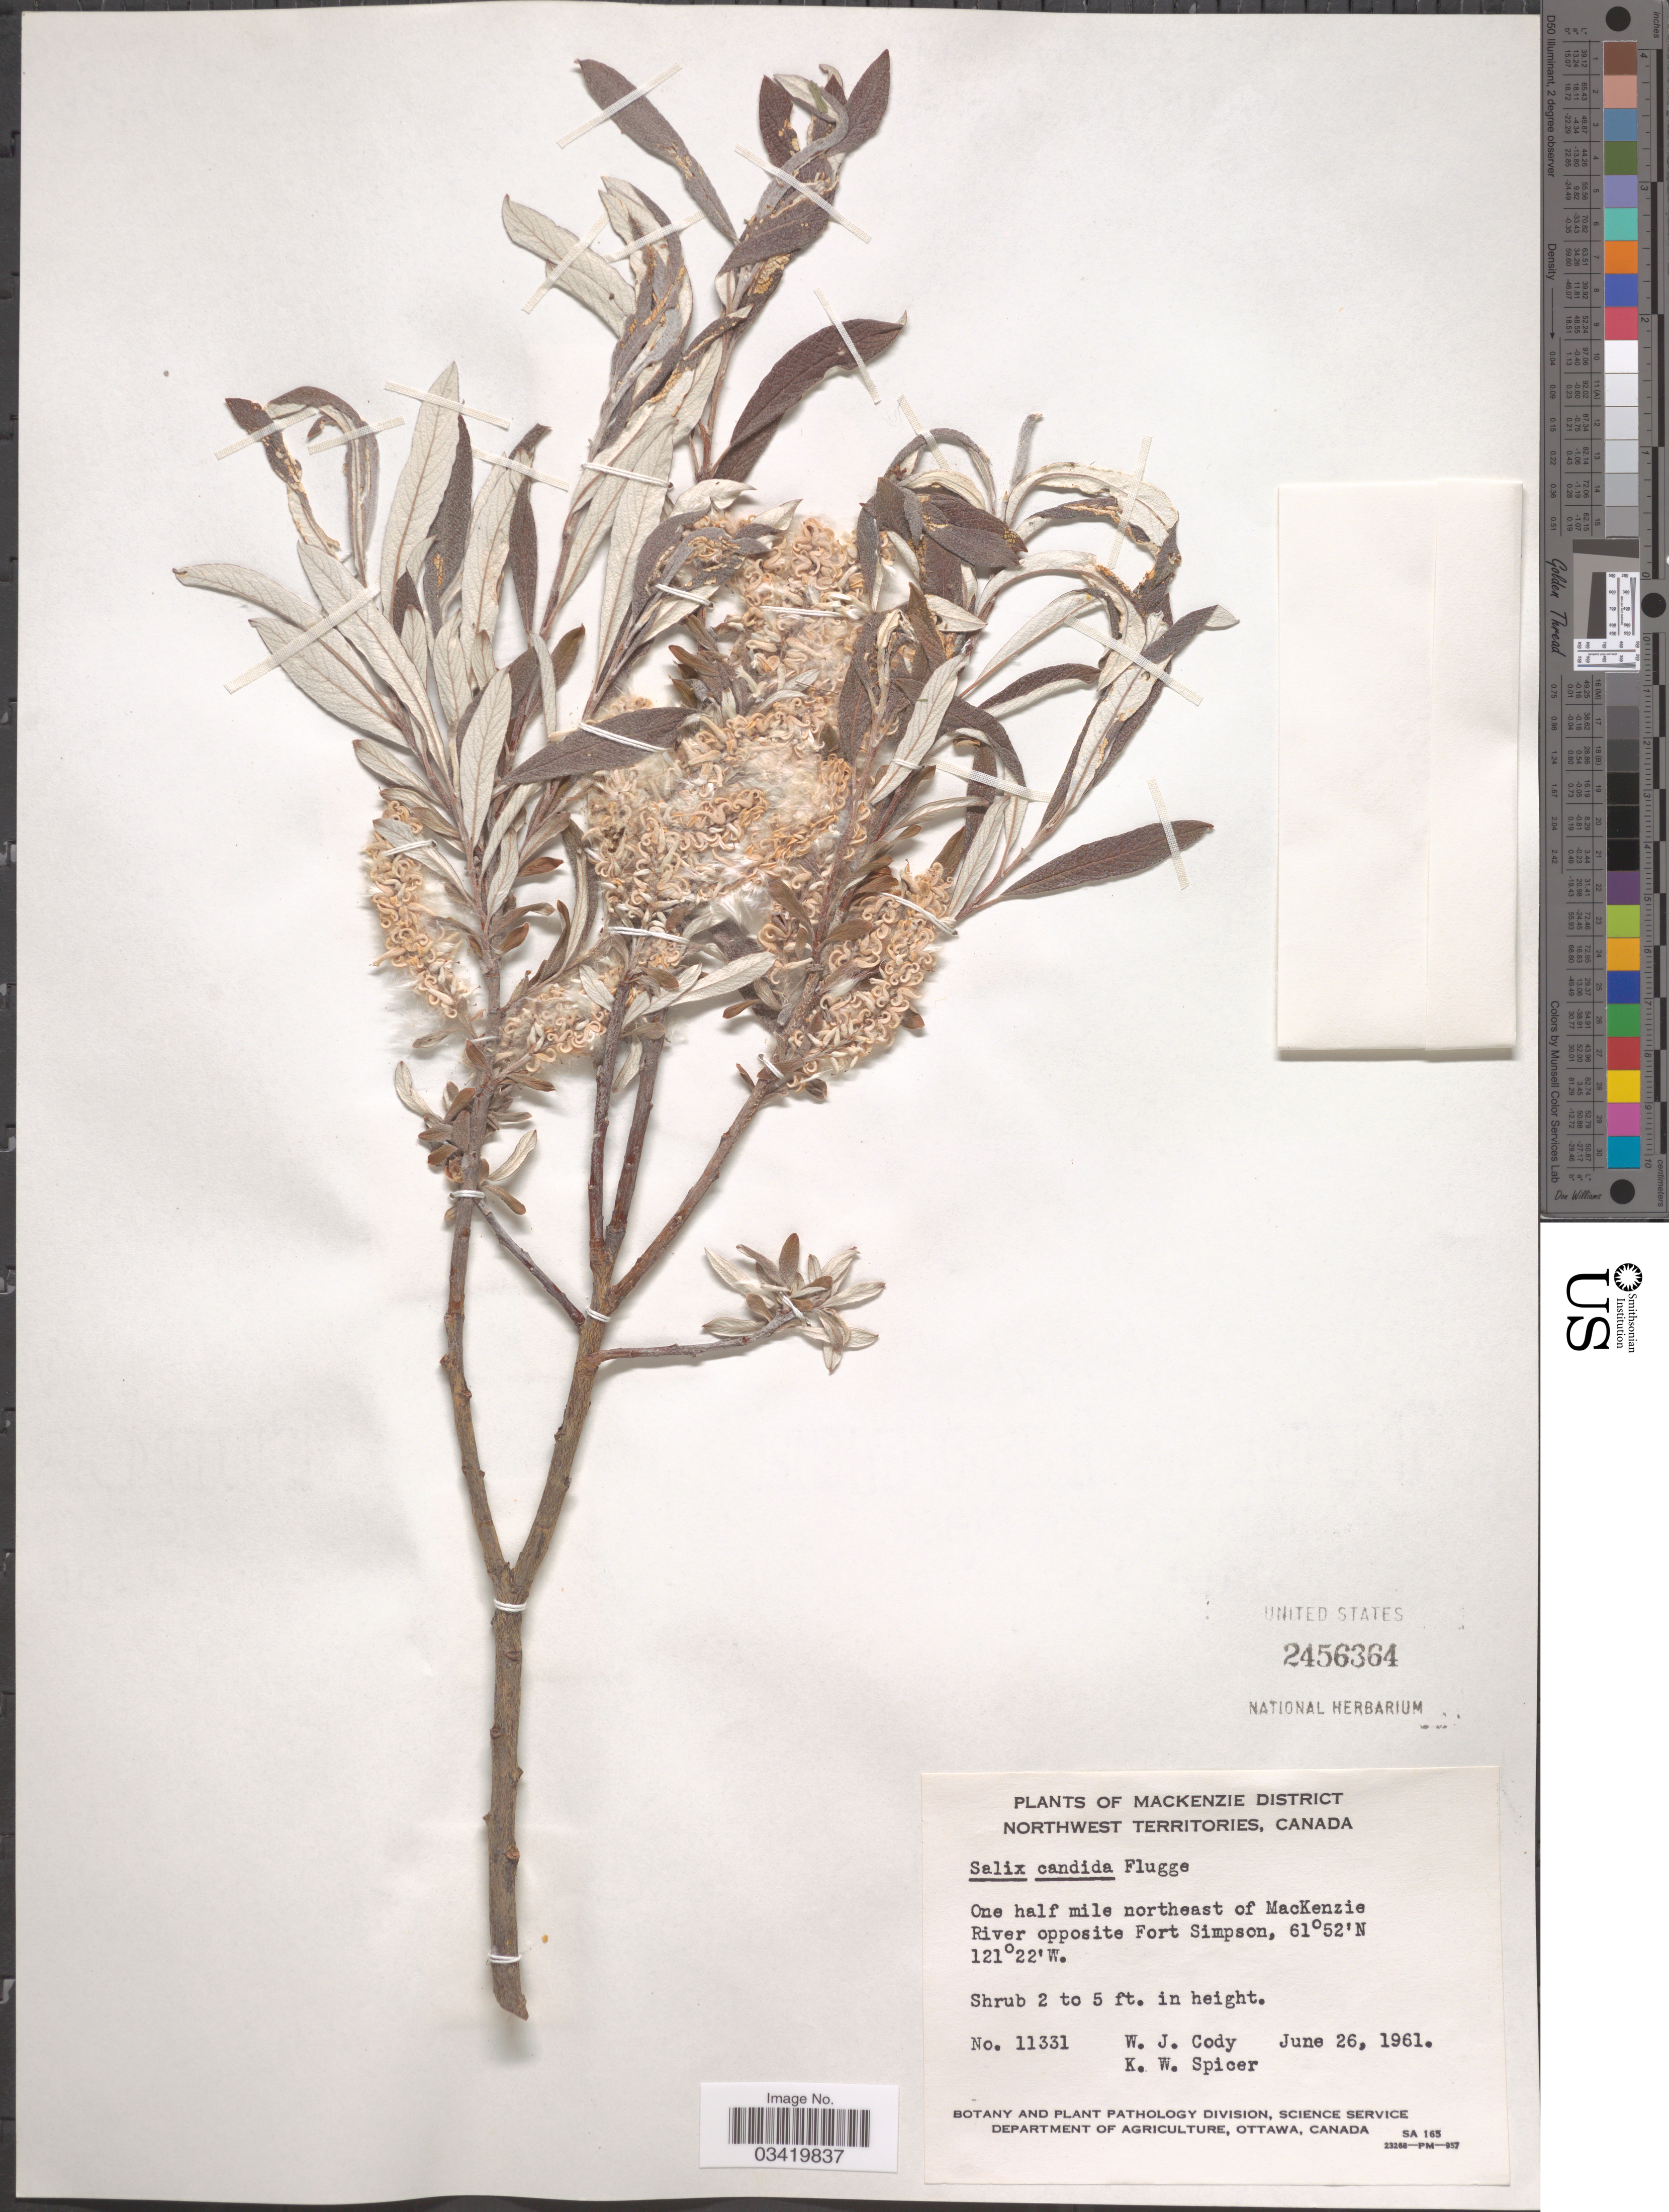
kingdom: Plantae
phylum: Tracheophyta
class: Magnoliopsida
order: Malpighiales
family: Salicaceae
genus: Salix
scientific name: Salix candida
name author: Flüggé ex Willd.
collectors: W. Cody & K. Spicer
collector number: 11331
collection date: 1961-06-26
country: Canada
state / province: Northwest Territories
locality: Mackenzie District. One half mile northeast of MacKenzie River opposite Fort Simpson.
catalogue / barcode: US 2456364